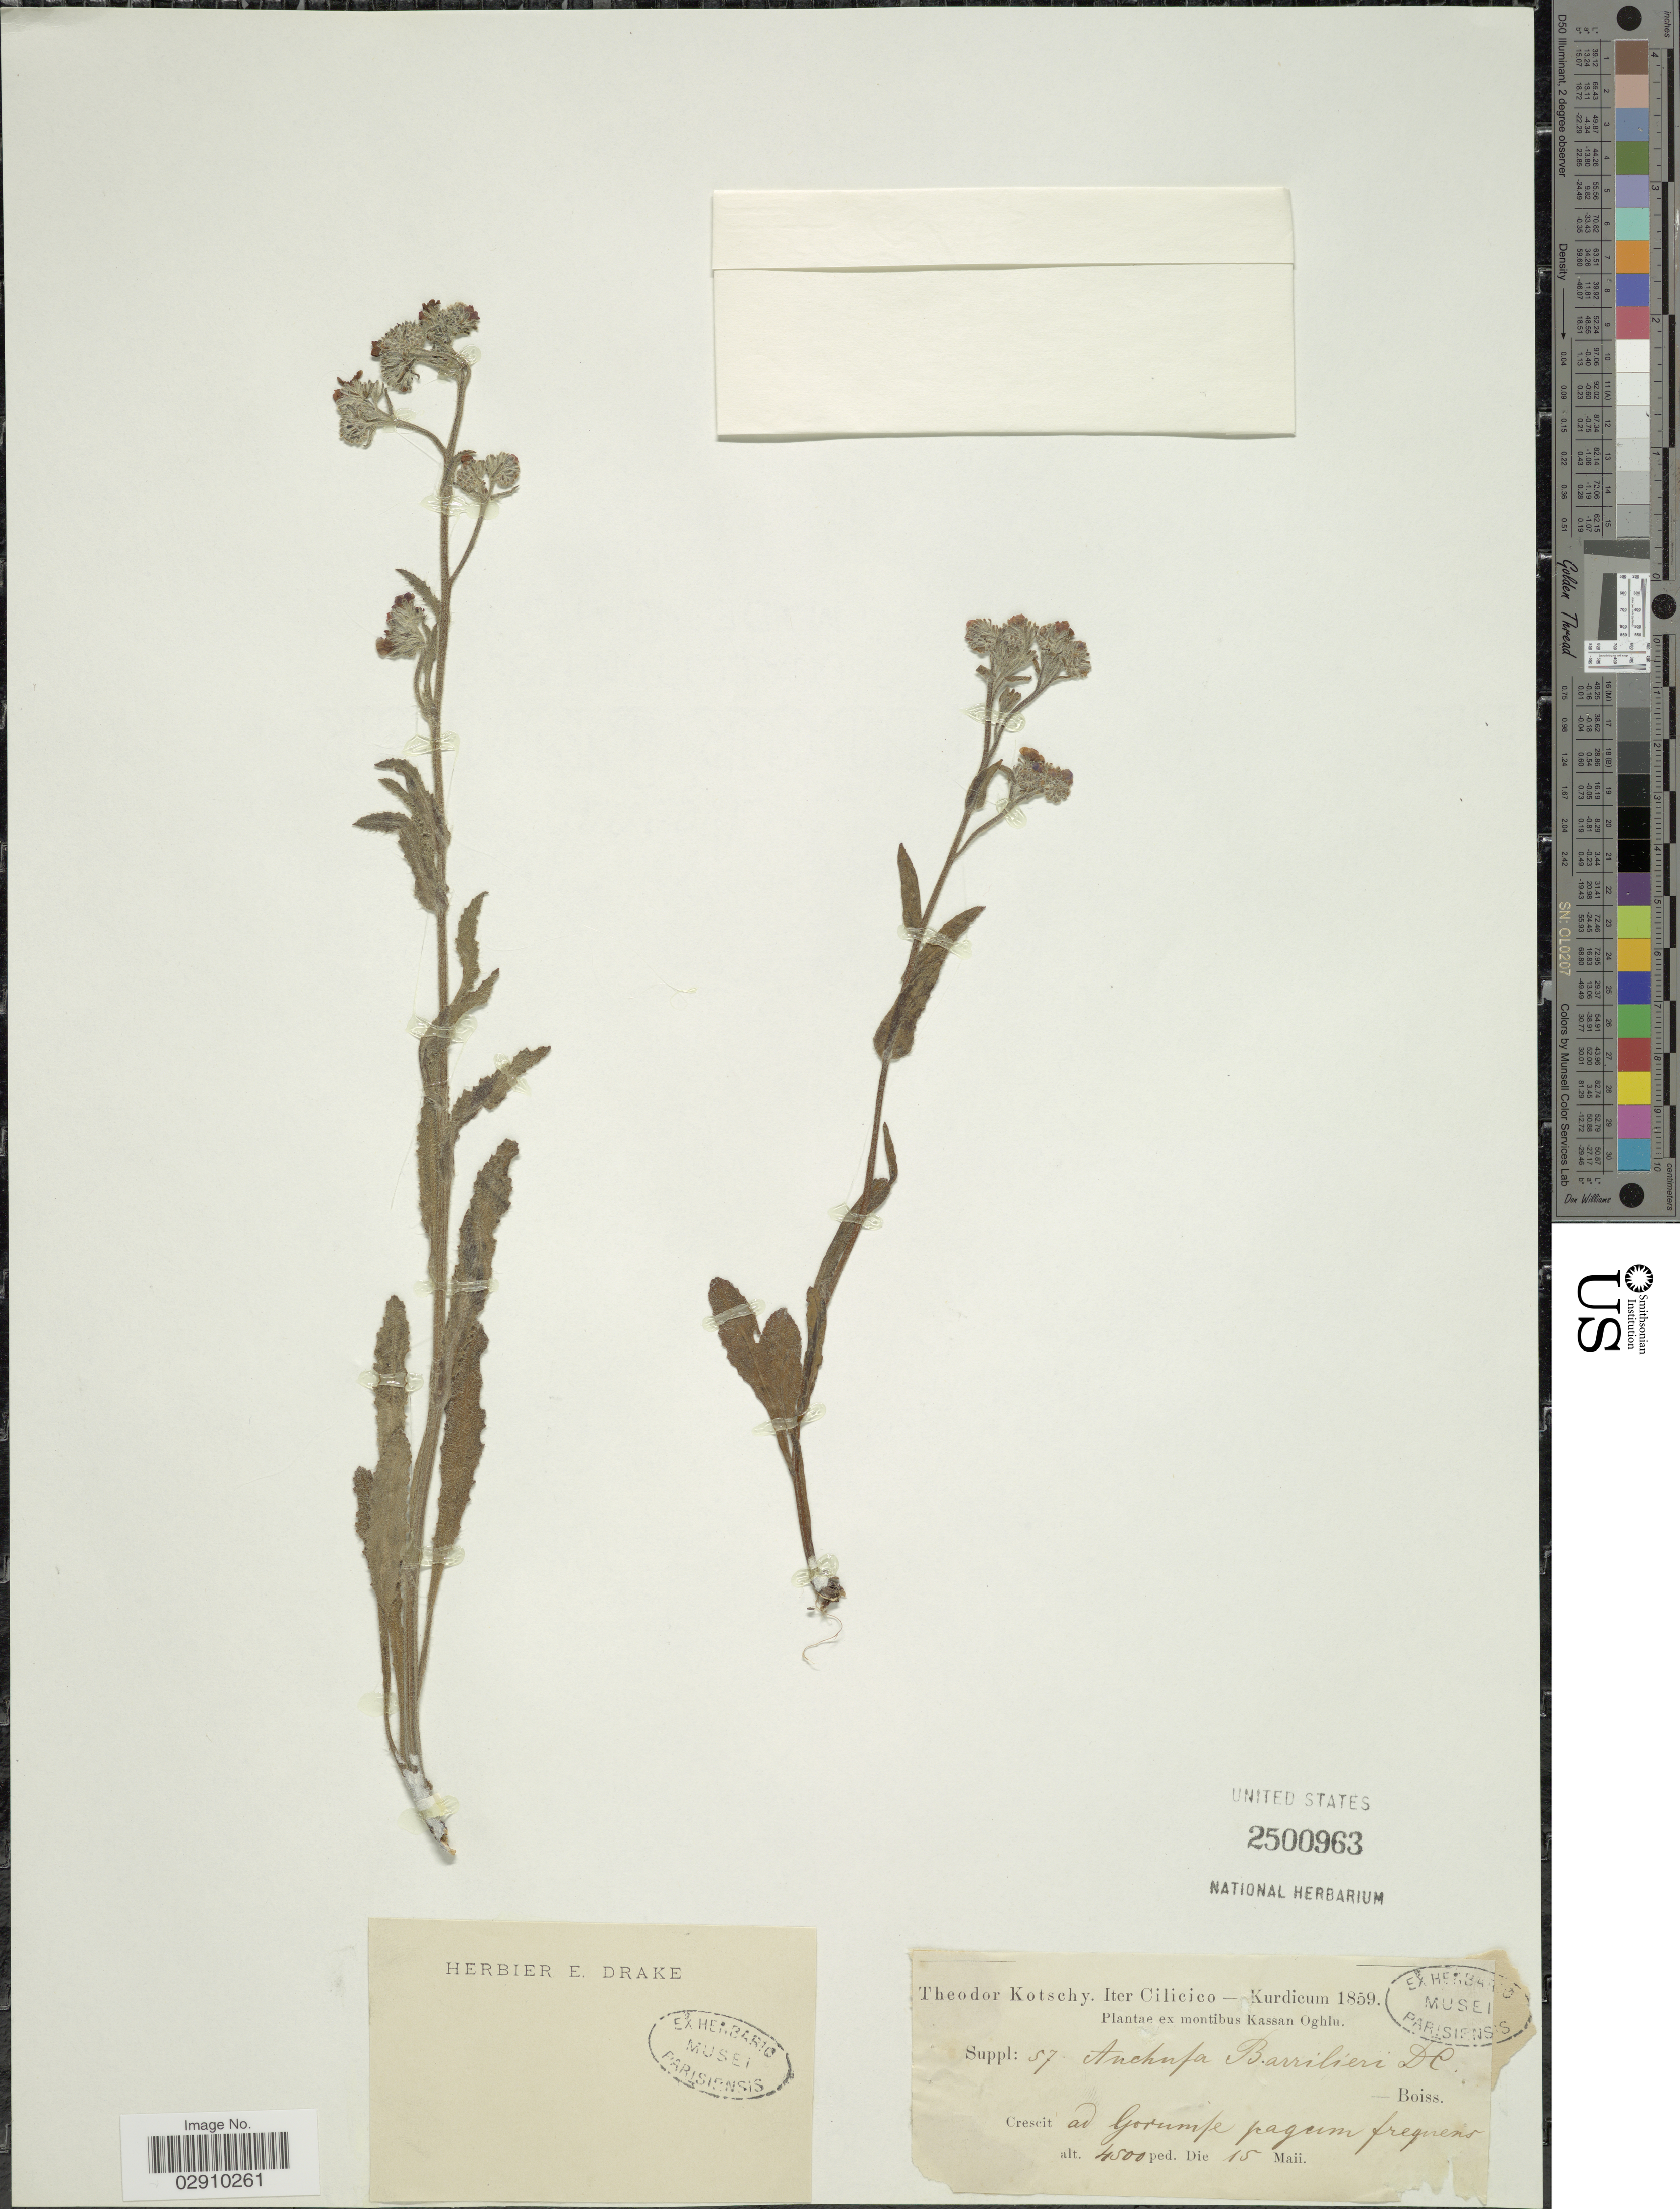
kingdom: Plantae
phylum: Tracheophyta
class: Magnoliopsida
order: Boraginales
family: Boraginaceae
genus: Anchusa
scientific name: Anchusa barrelieri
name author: (All.) Vitman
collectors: K. G. Kotschy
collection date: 1859-05-15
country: Turkey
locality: Cilicico. Ex montibus Kassan Oghlu. Crescit ad Gorumse pagum frequens.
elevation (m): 1372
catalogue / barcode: US 2500963